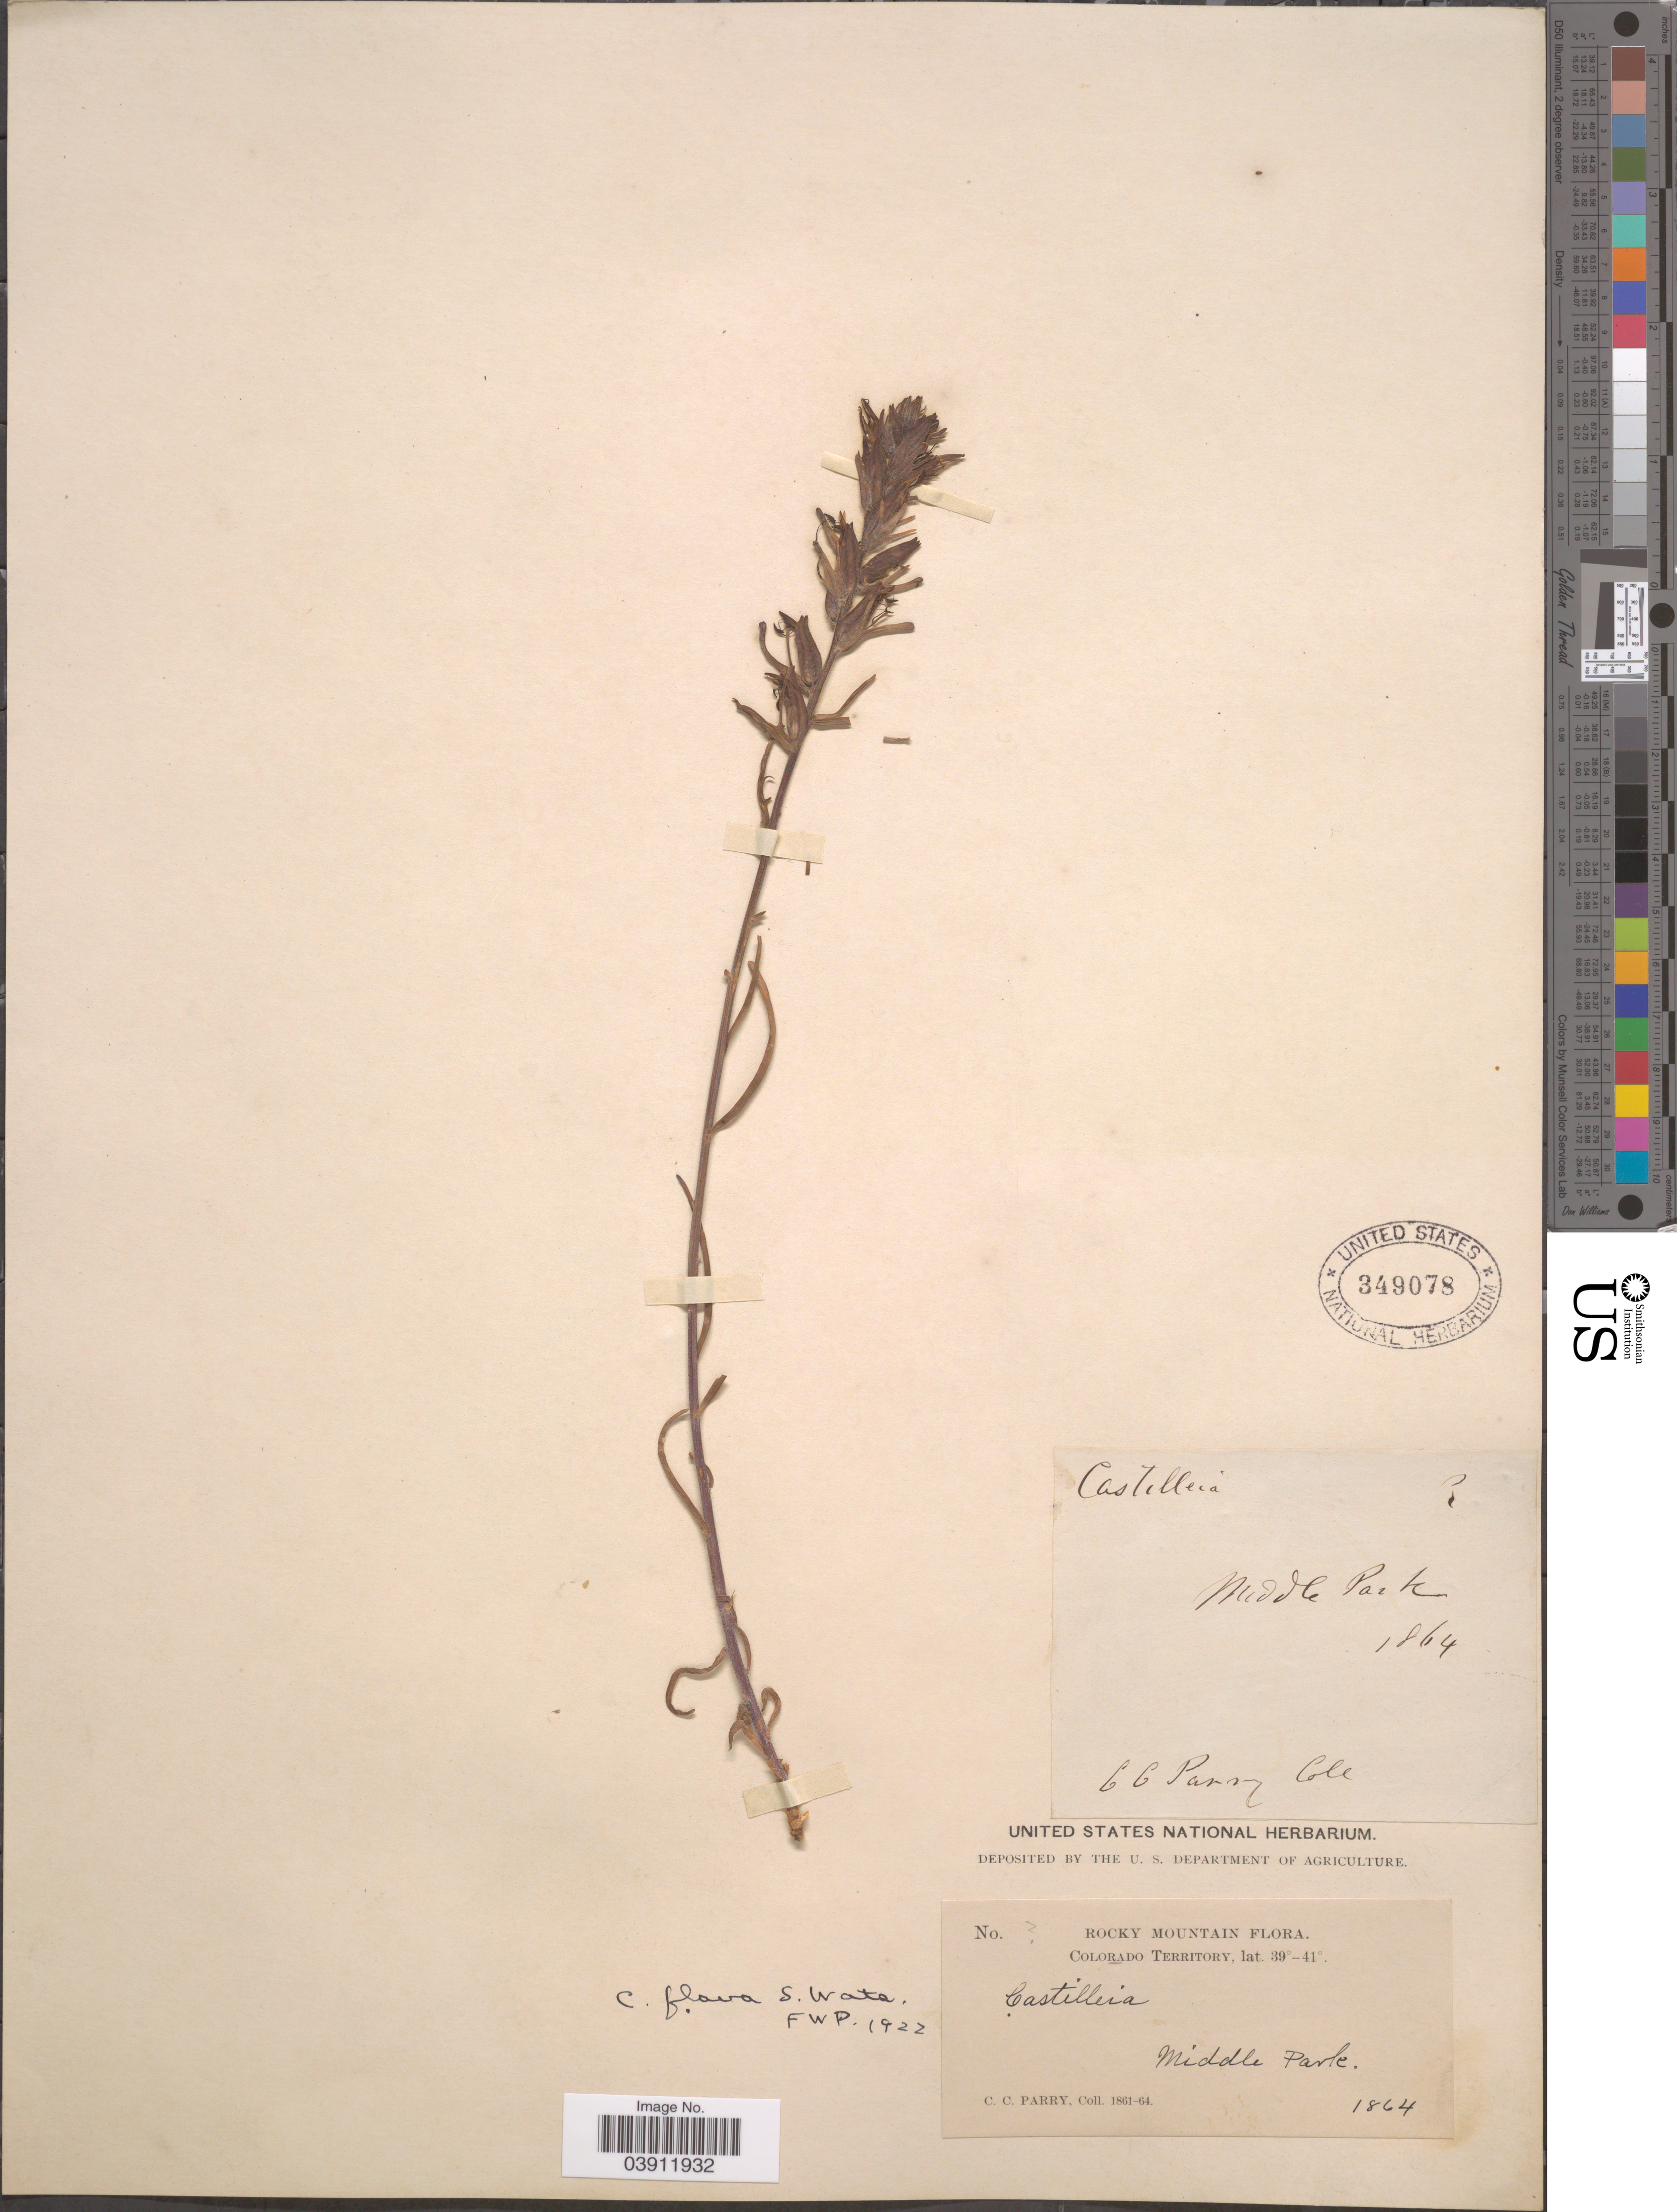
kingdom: Plantae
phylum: Tracheophyta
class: Magnoliopsida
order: Lamiales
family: Orobanchaceae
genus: Castilleja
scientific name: Castilleja flava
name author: S. Watson in C. King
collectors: C. C. Parry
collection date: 1864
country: United States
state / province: Colorado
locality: Rocky Mountain. Middle Park.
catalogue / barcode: US 349078